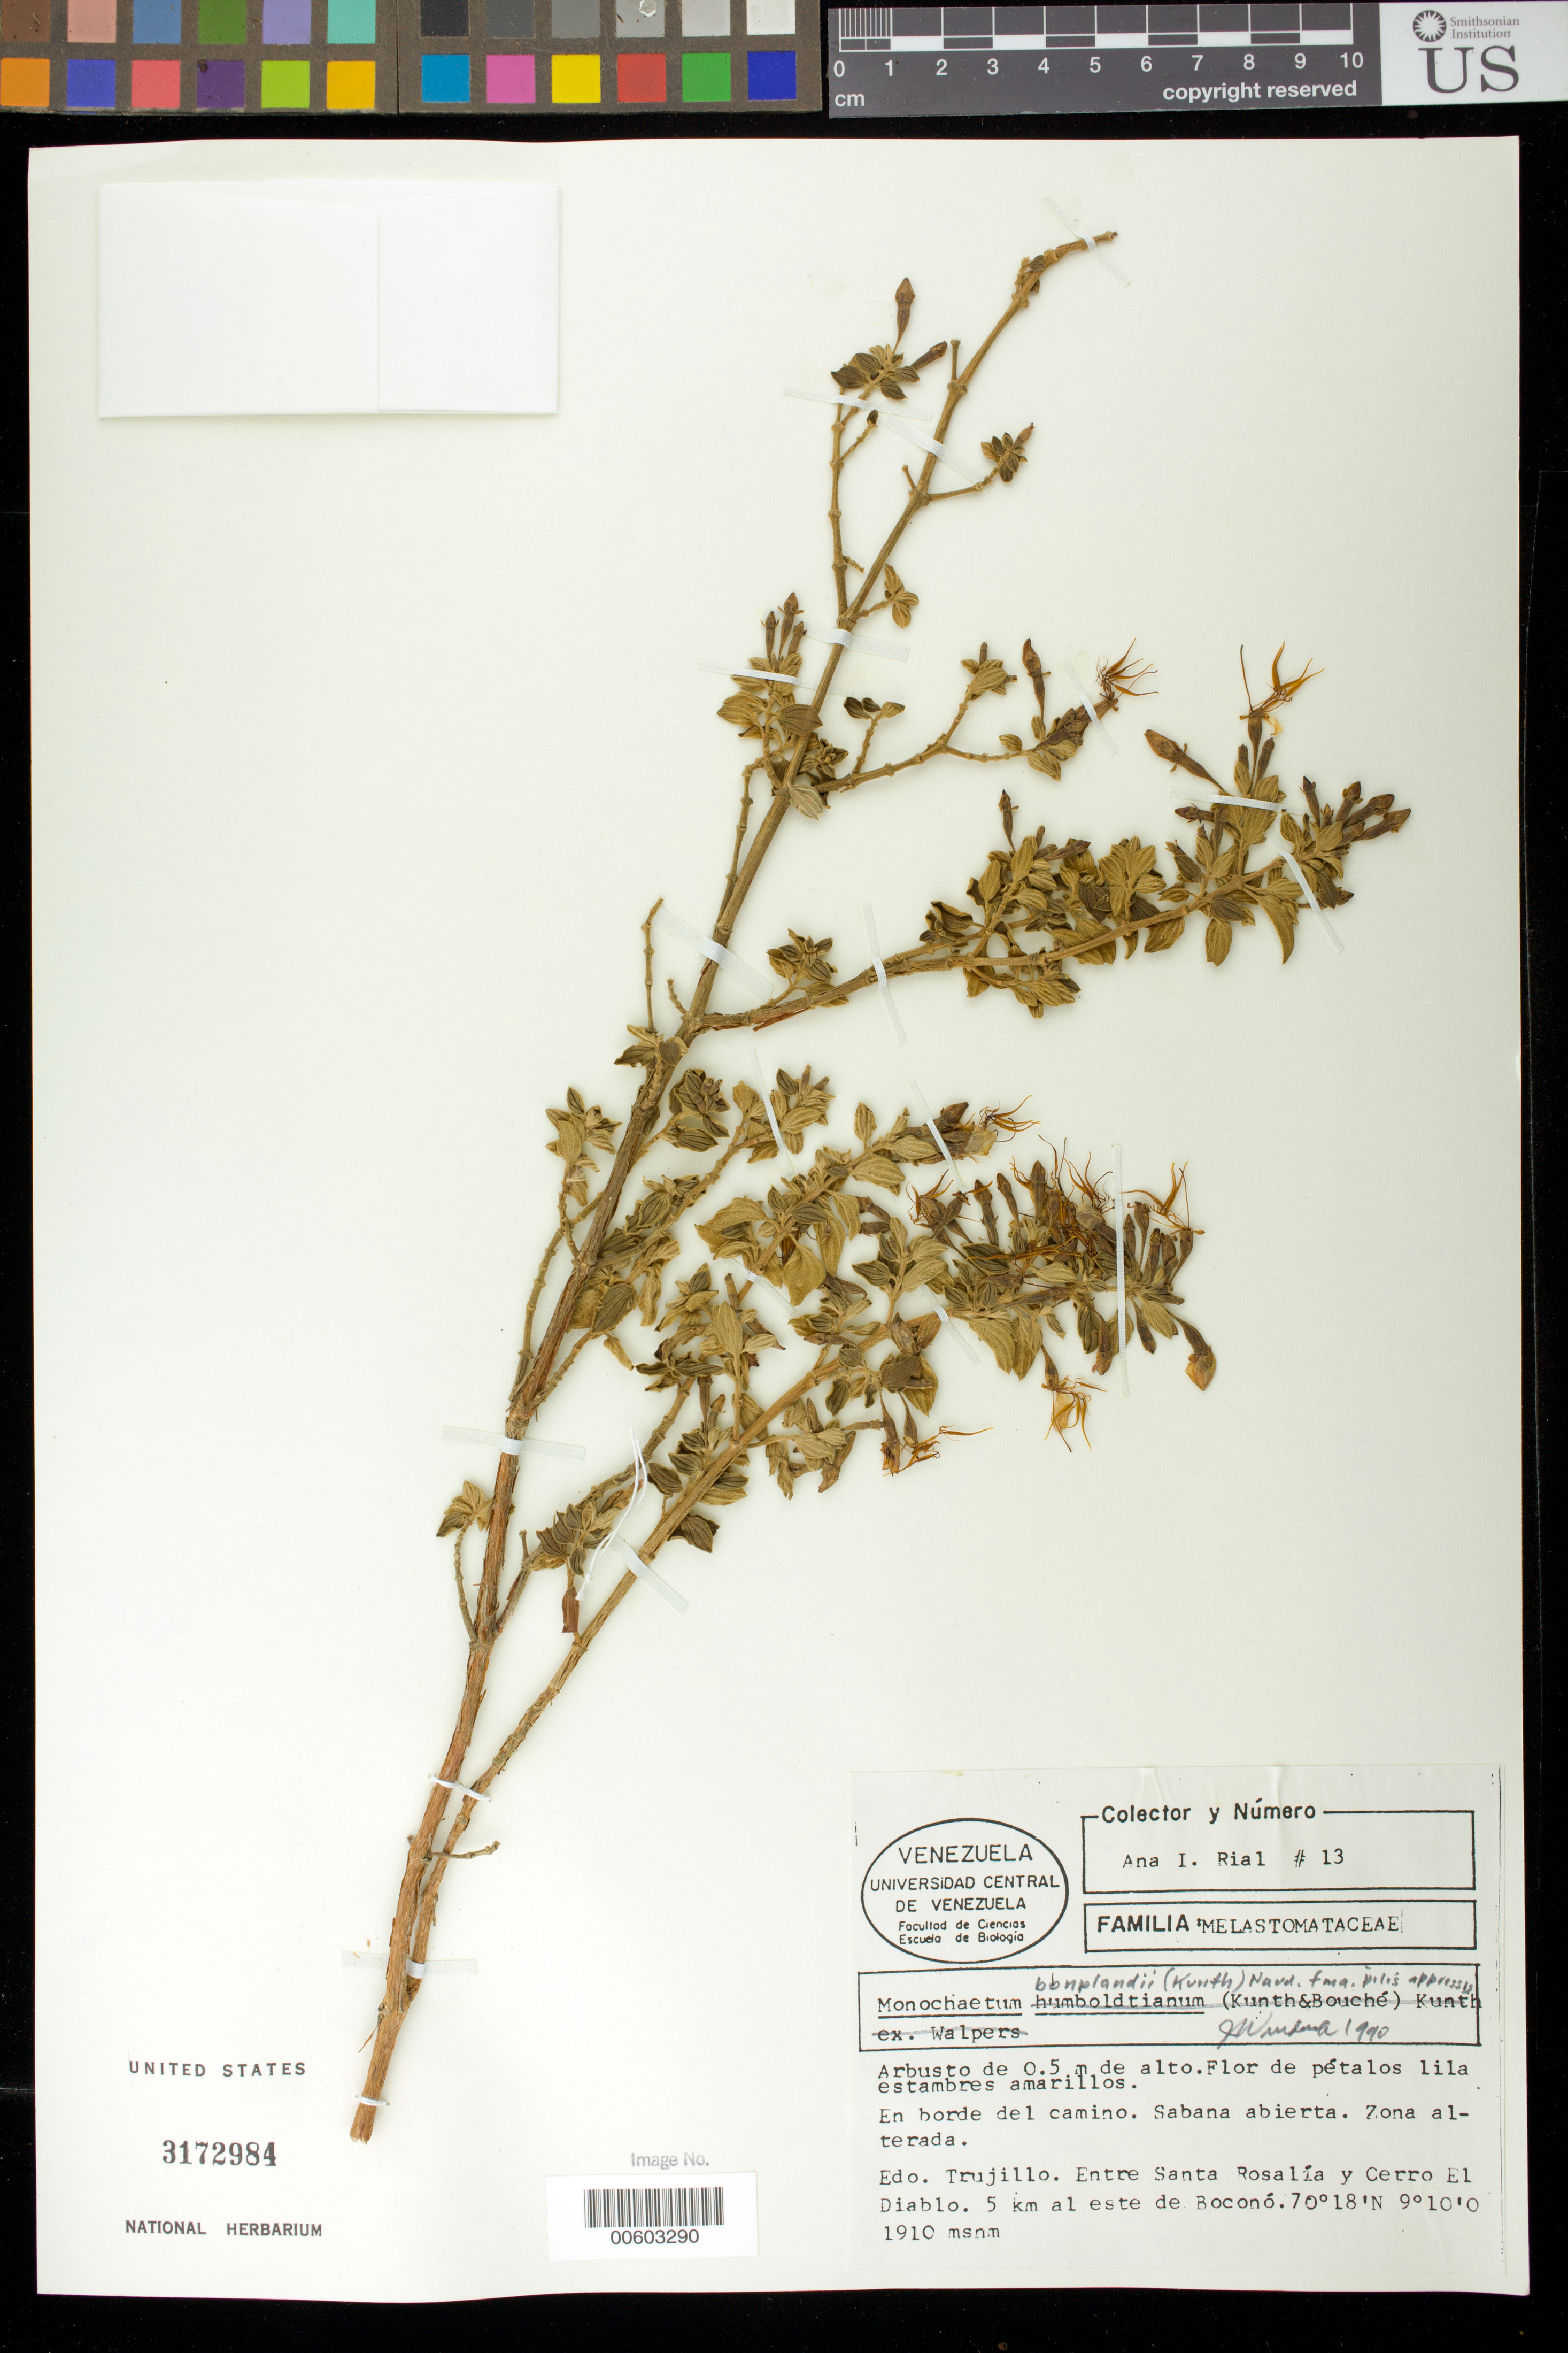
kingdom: Plantae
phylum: Tracheophyta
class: Magnoliopsida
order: Myrtales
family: Melastomataceae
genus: Monochaetum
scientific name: Monochaetum bonplandii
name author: (Kunth) Naudin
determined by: Wurdack, John J., (US), US (UNITED STATES)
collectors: A. Rial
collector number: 13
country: Venezuela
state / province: Trujillo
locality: Entre Santa Rosalía y Cerro El Diablo, 5 km al E de Boconó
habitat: En borde del camino, sabana abierta, zona alterada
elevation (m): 1910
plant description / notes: US, VEN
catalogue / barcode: US 3172984